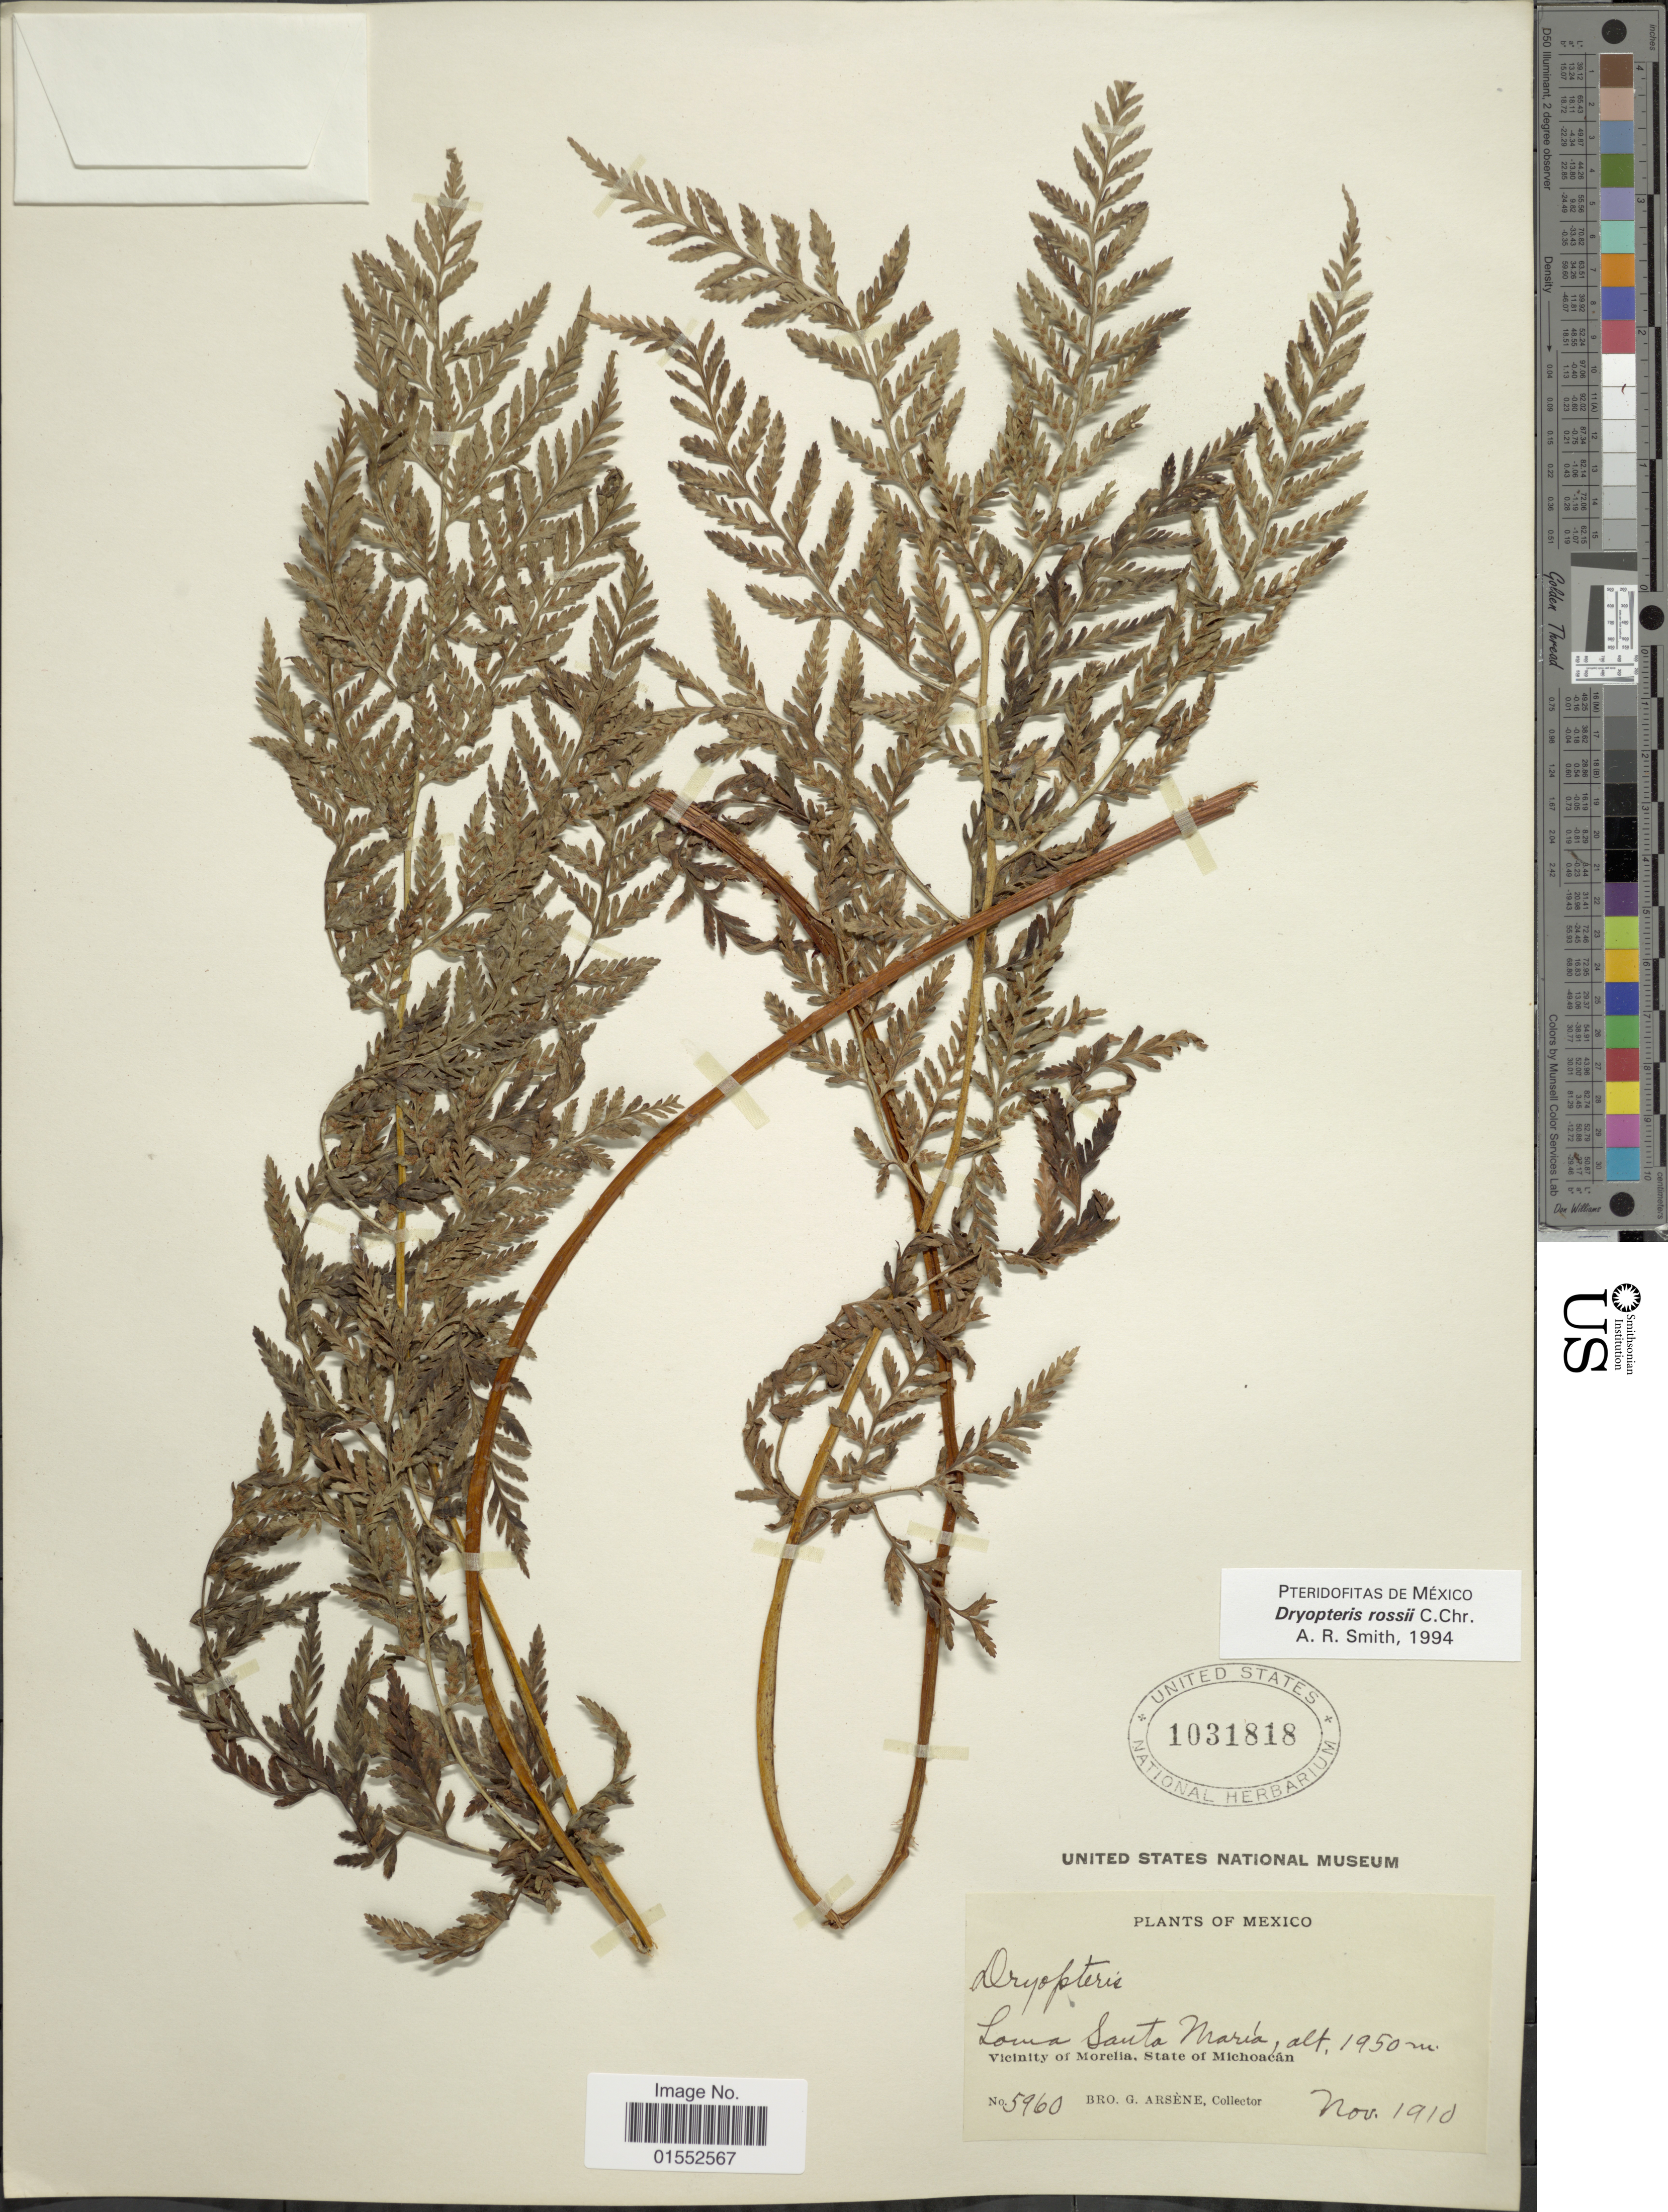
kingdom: Plantae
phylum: Tracheophyta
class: Polypodiopsida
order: Polypodiales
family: Dryopteridaceae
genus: Dryopteris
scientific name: Dryopteris rossii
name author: C. Chr.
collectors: Bro. G. Arsène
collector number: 5960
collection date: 1910-11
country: Mexico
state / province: Michoacán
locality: Mexico. Lama Santa Maria. Vicinity of Morelia, State of Michoacan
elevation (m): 1950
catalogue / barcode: US 1031818